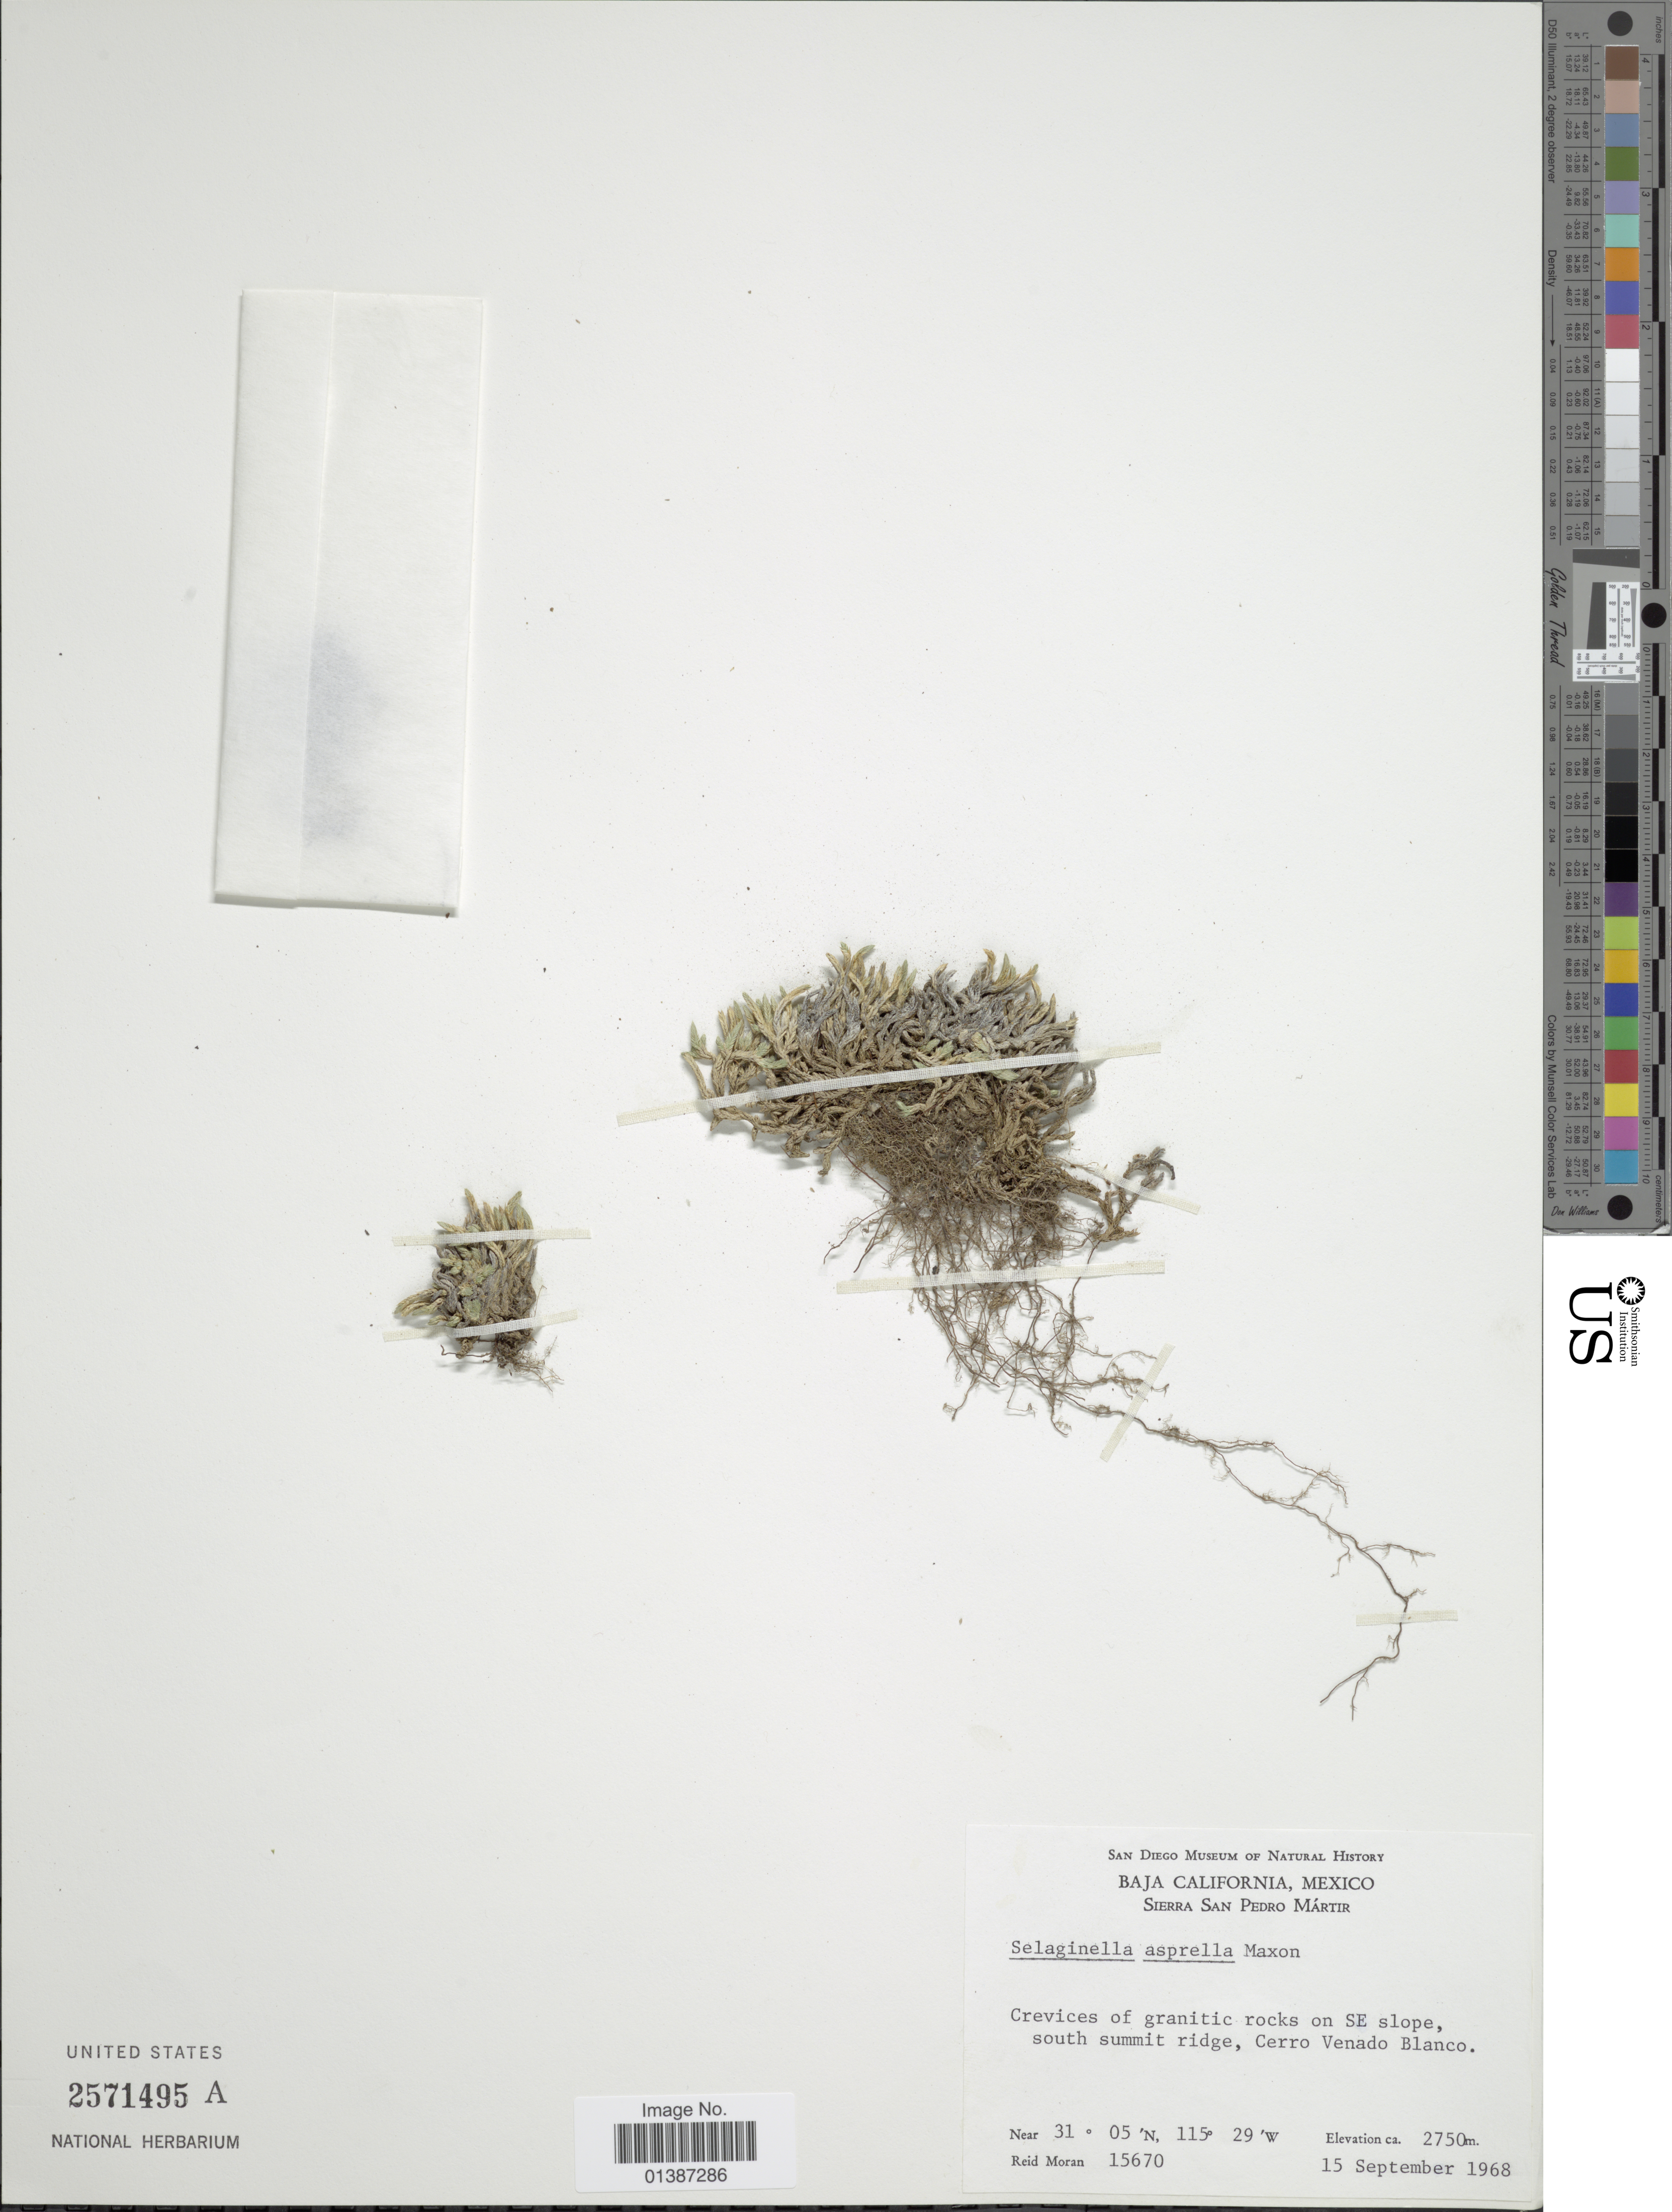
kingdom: Plantae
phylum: Tracheophyta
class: Lycopodiopsida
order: Selaginellales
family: Selaginellaceae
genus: Selaginella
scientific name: Selaginella asprella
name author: Maxon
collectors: R. Moran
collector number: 15670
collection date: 1968-09-15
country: Mexico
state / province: Baja California Norte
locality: Sierra San Pedro Martír, Crevices of granitic rocks on SE slope, south summit ridge, Cerro Venado Blanco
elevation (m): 2750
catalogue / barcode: US 2571495A